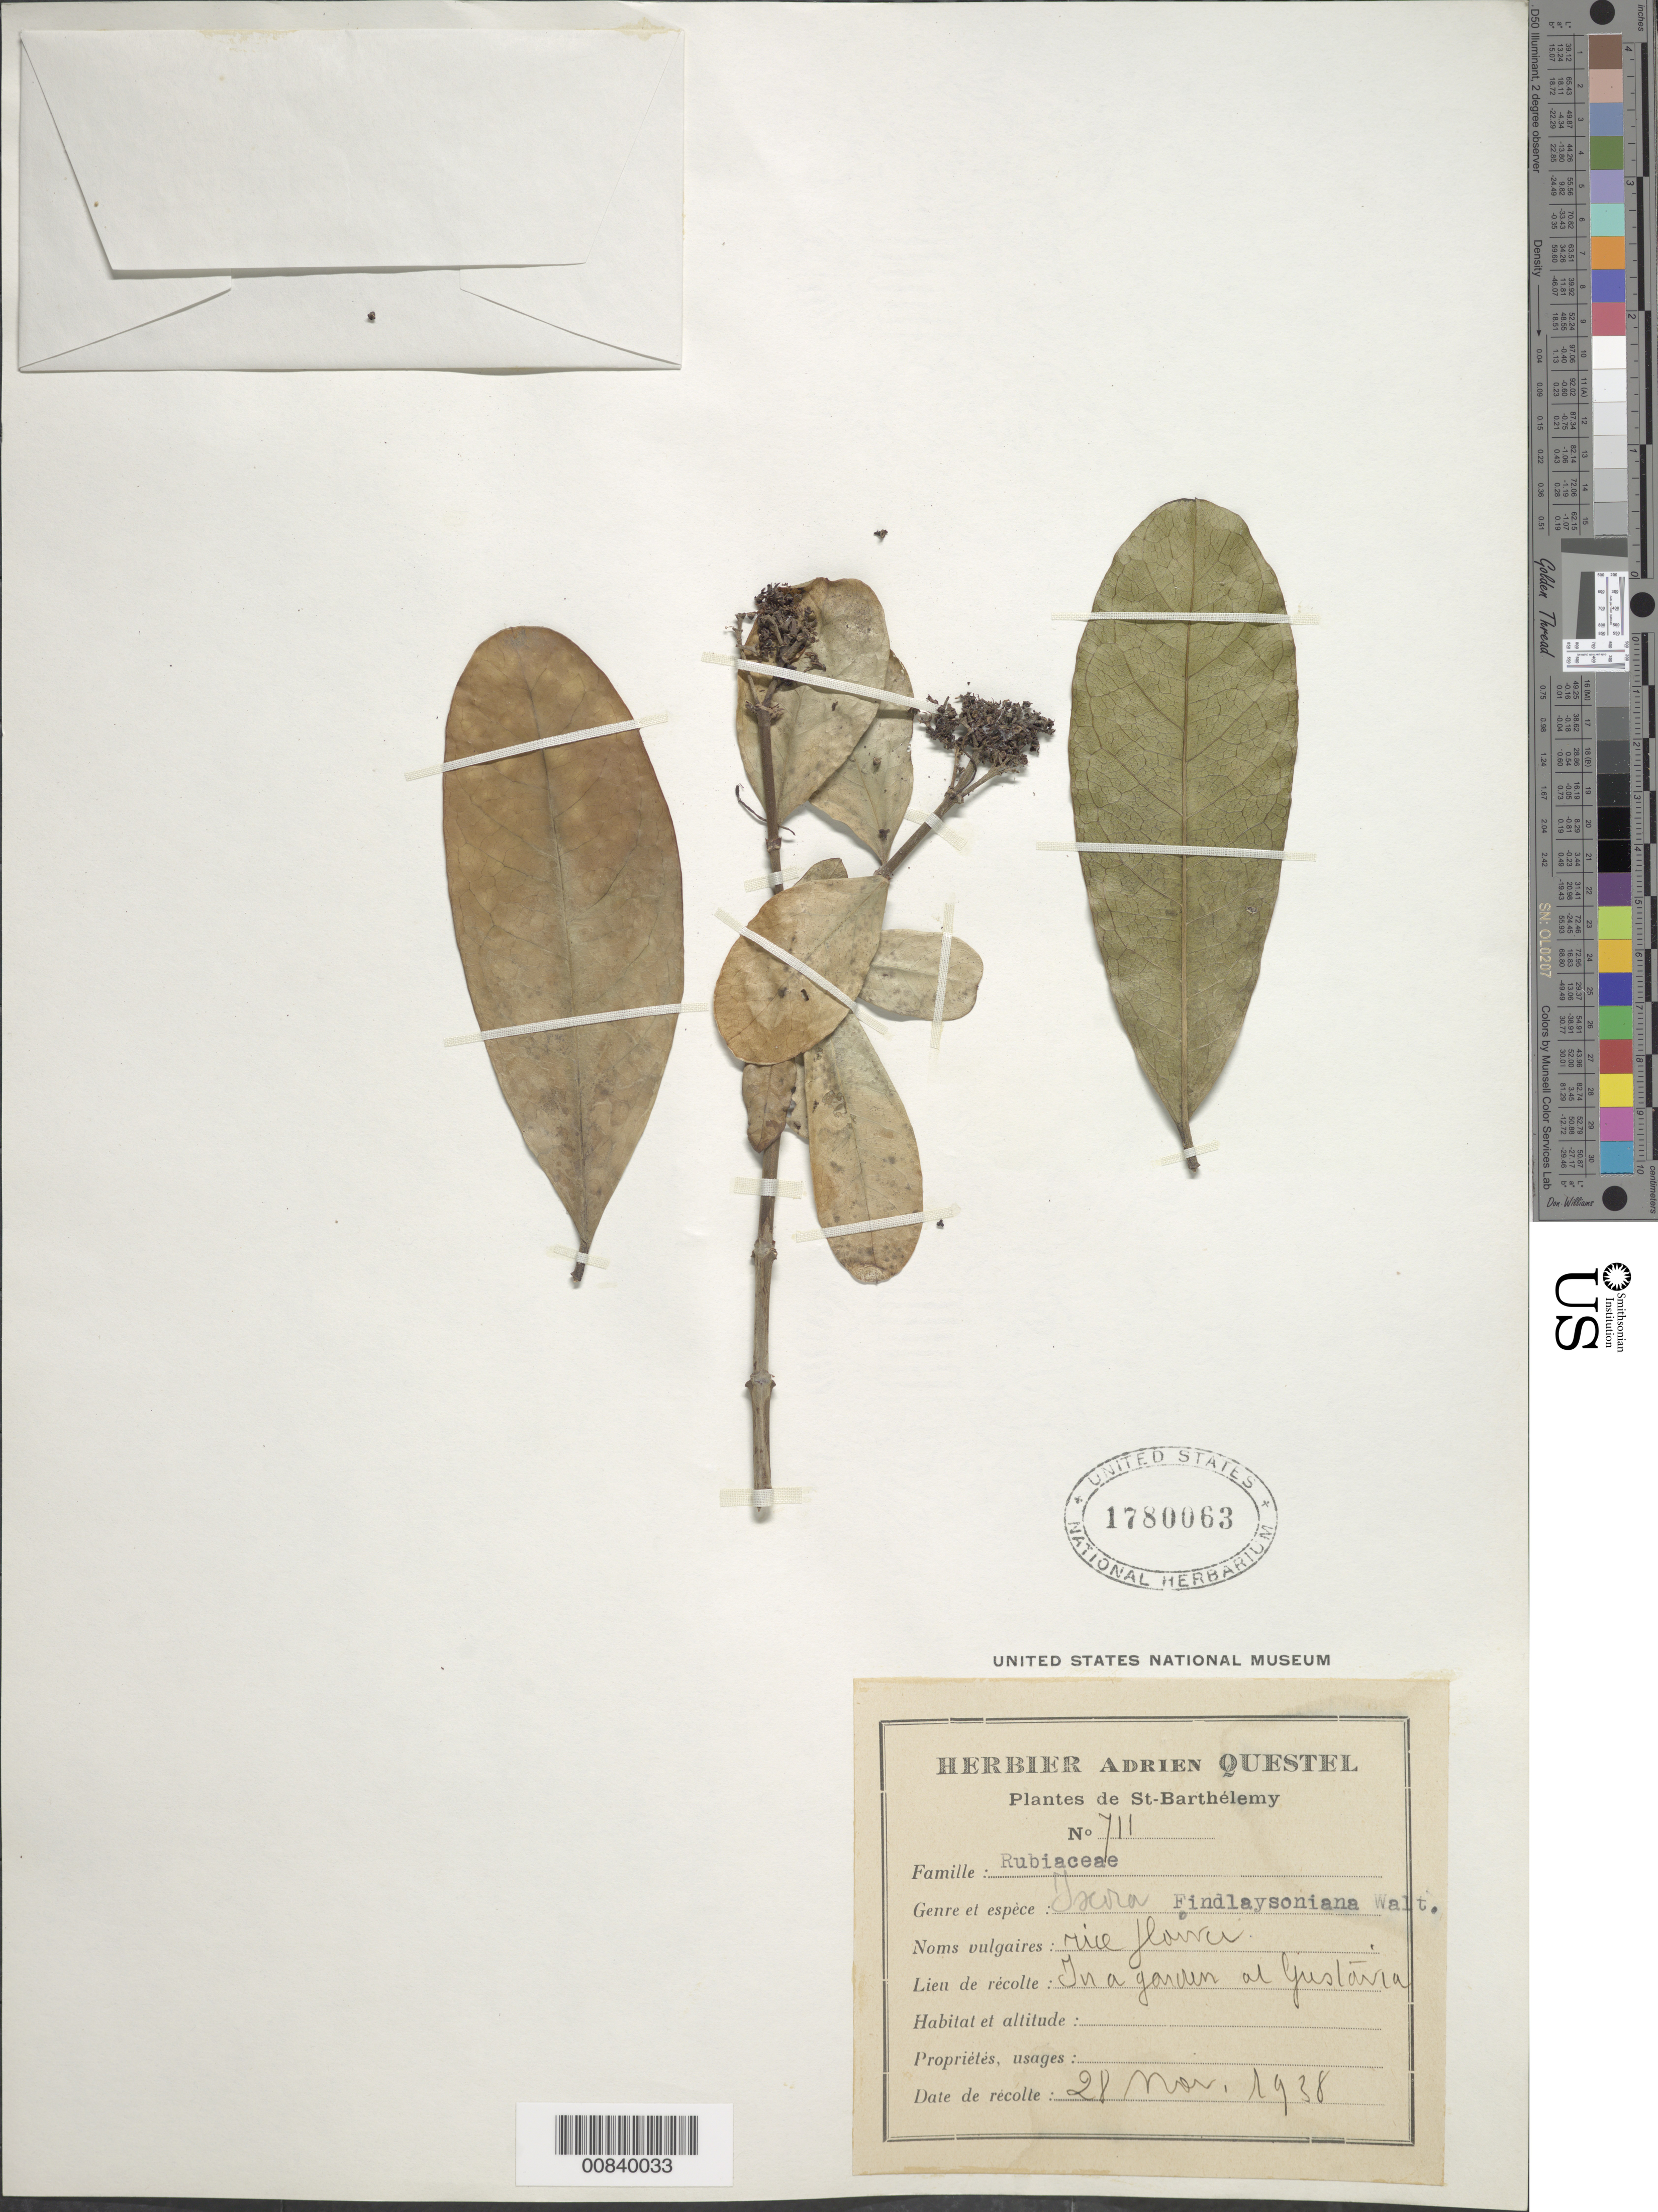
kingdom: Plantae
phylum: Tracheophyta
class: Magnoliopsida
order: Gentianales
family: Rubiaceae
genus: Ixora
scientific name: Ixora finlaysoniana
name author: Wall. ex G. Don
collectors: A. Questel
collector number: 711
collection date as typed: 28 Mar 1938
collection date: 1938-03-28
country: Saint Barthélemy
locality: Gustonia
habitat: In garden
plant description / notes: Common name: Rice flower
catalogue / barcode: US 1780063